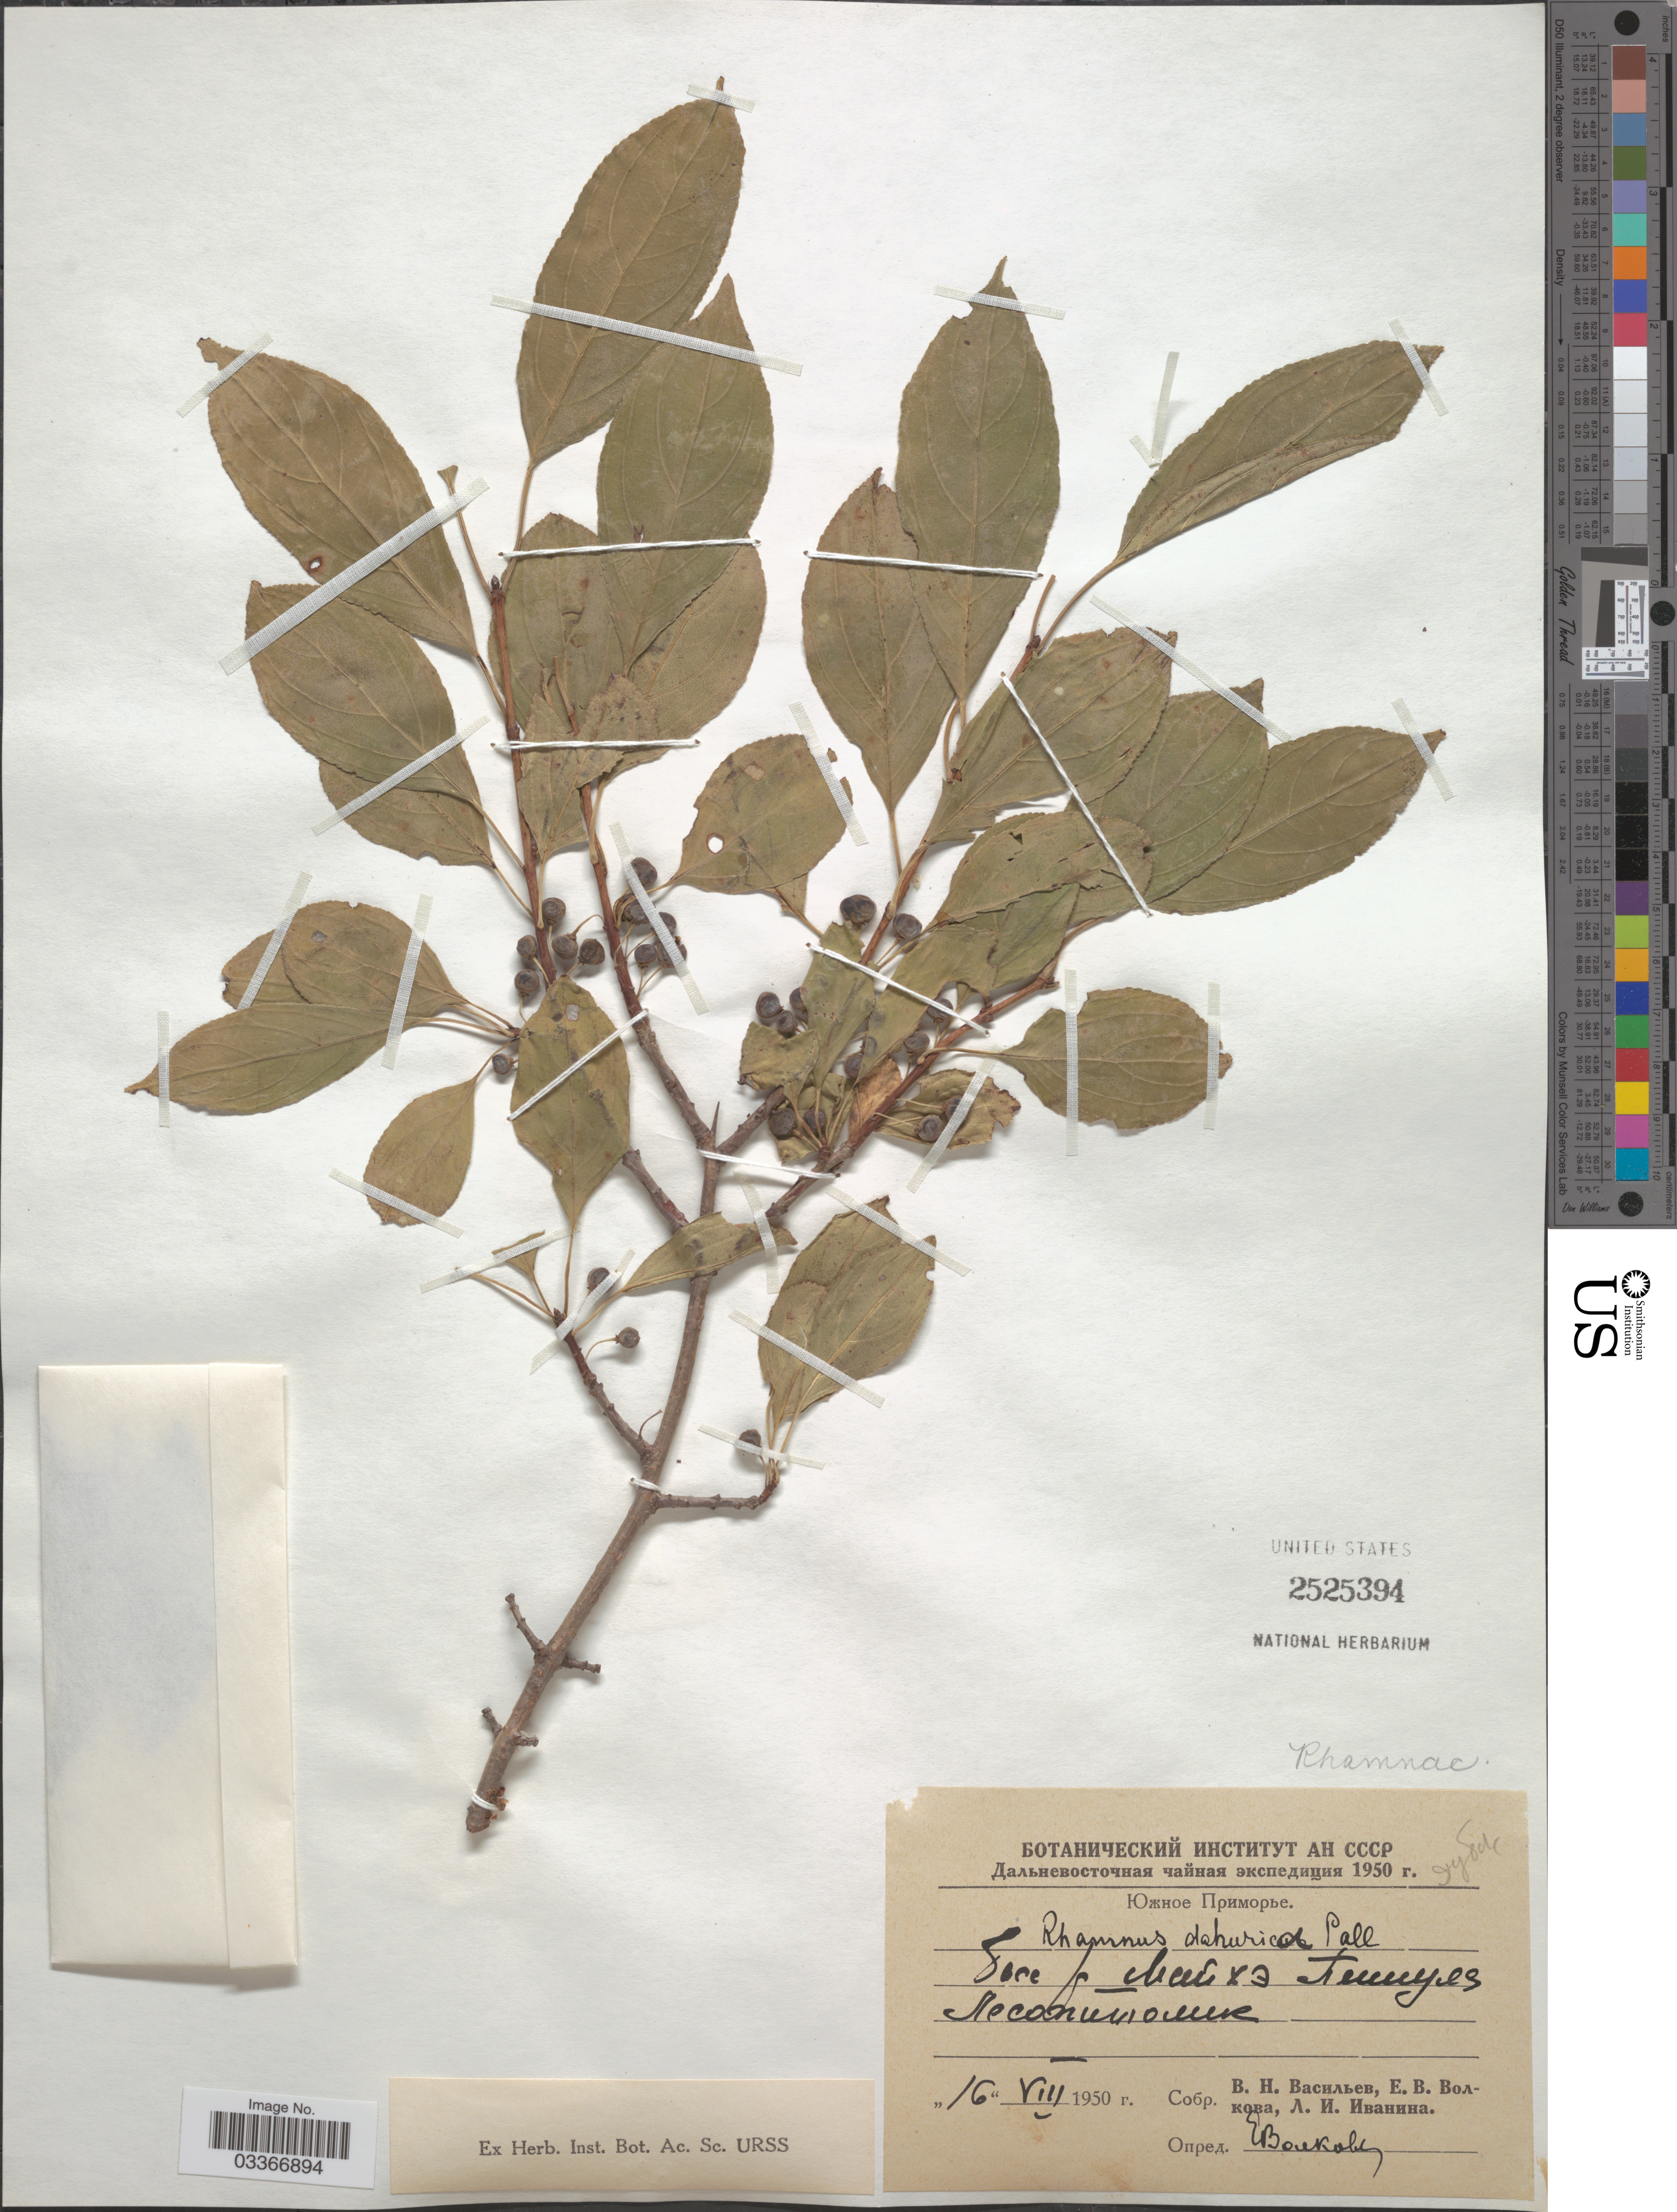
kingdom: Plantae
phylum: Tracheophyta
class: Magnoliopsida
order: Rosales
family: Rhamnaceae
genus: Rhamnus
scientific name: Rhamnus davurica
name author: Pall.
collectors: V. Vasilev, E. V. Volkova & L. Ivanina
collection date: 1950-08-16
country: Russian Federation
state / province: Primorsky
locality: Basin of River Maikhe.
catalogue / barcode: US 2525394